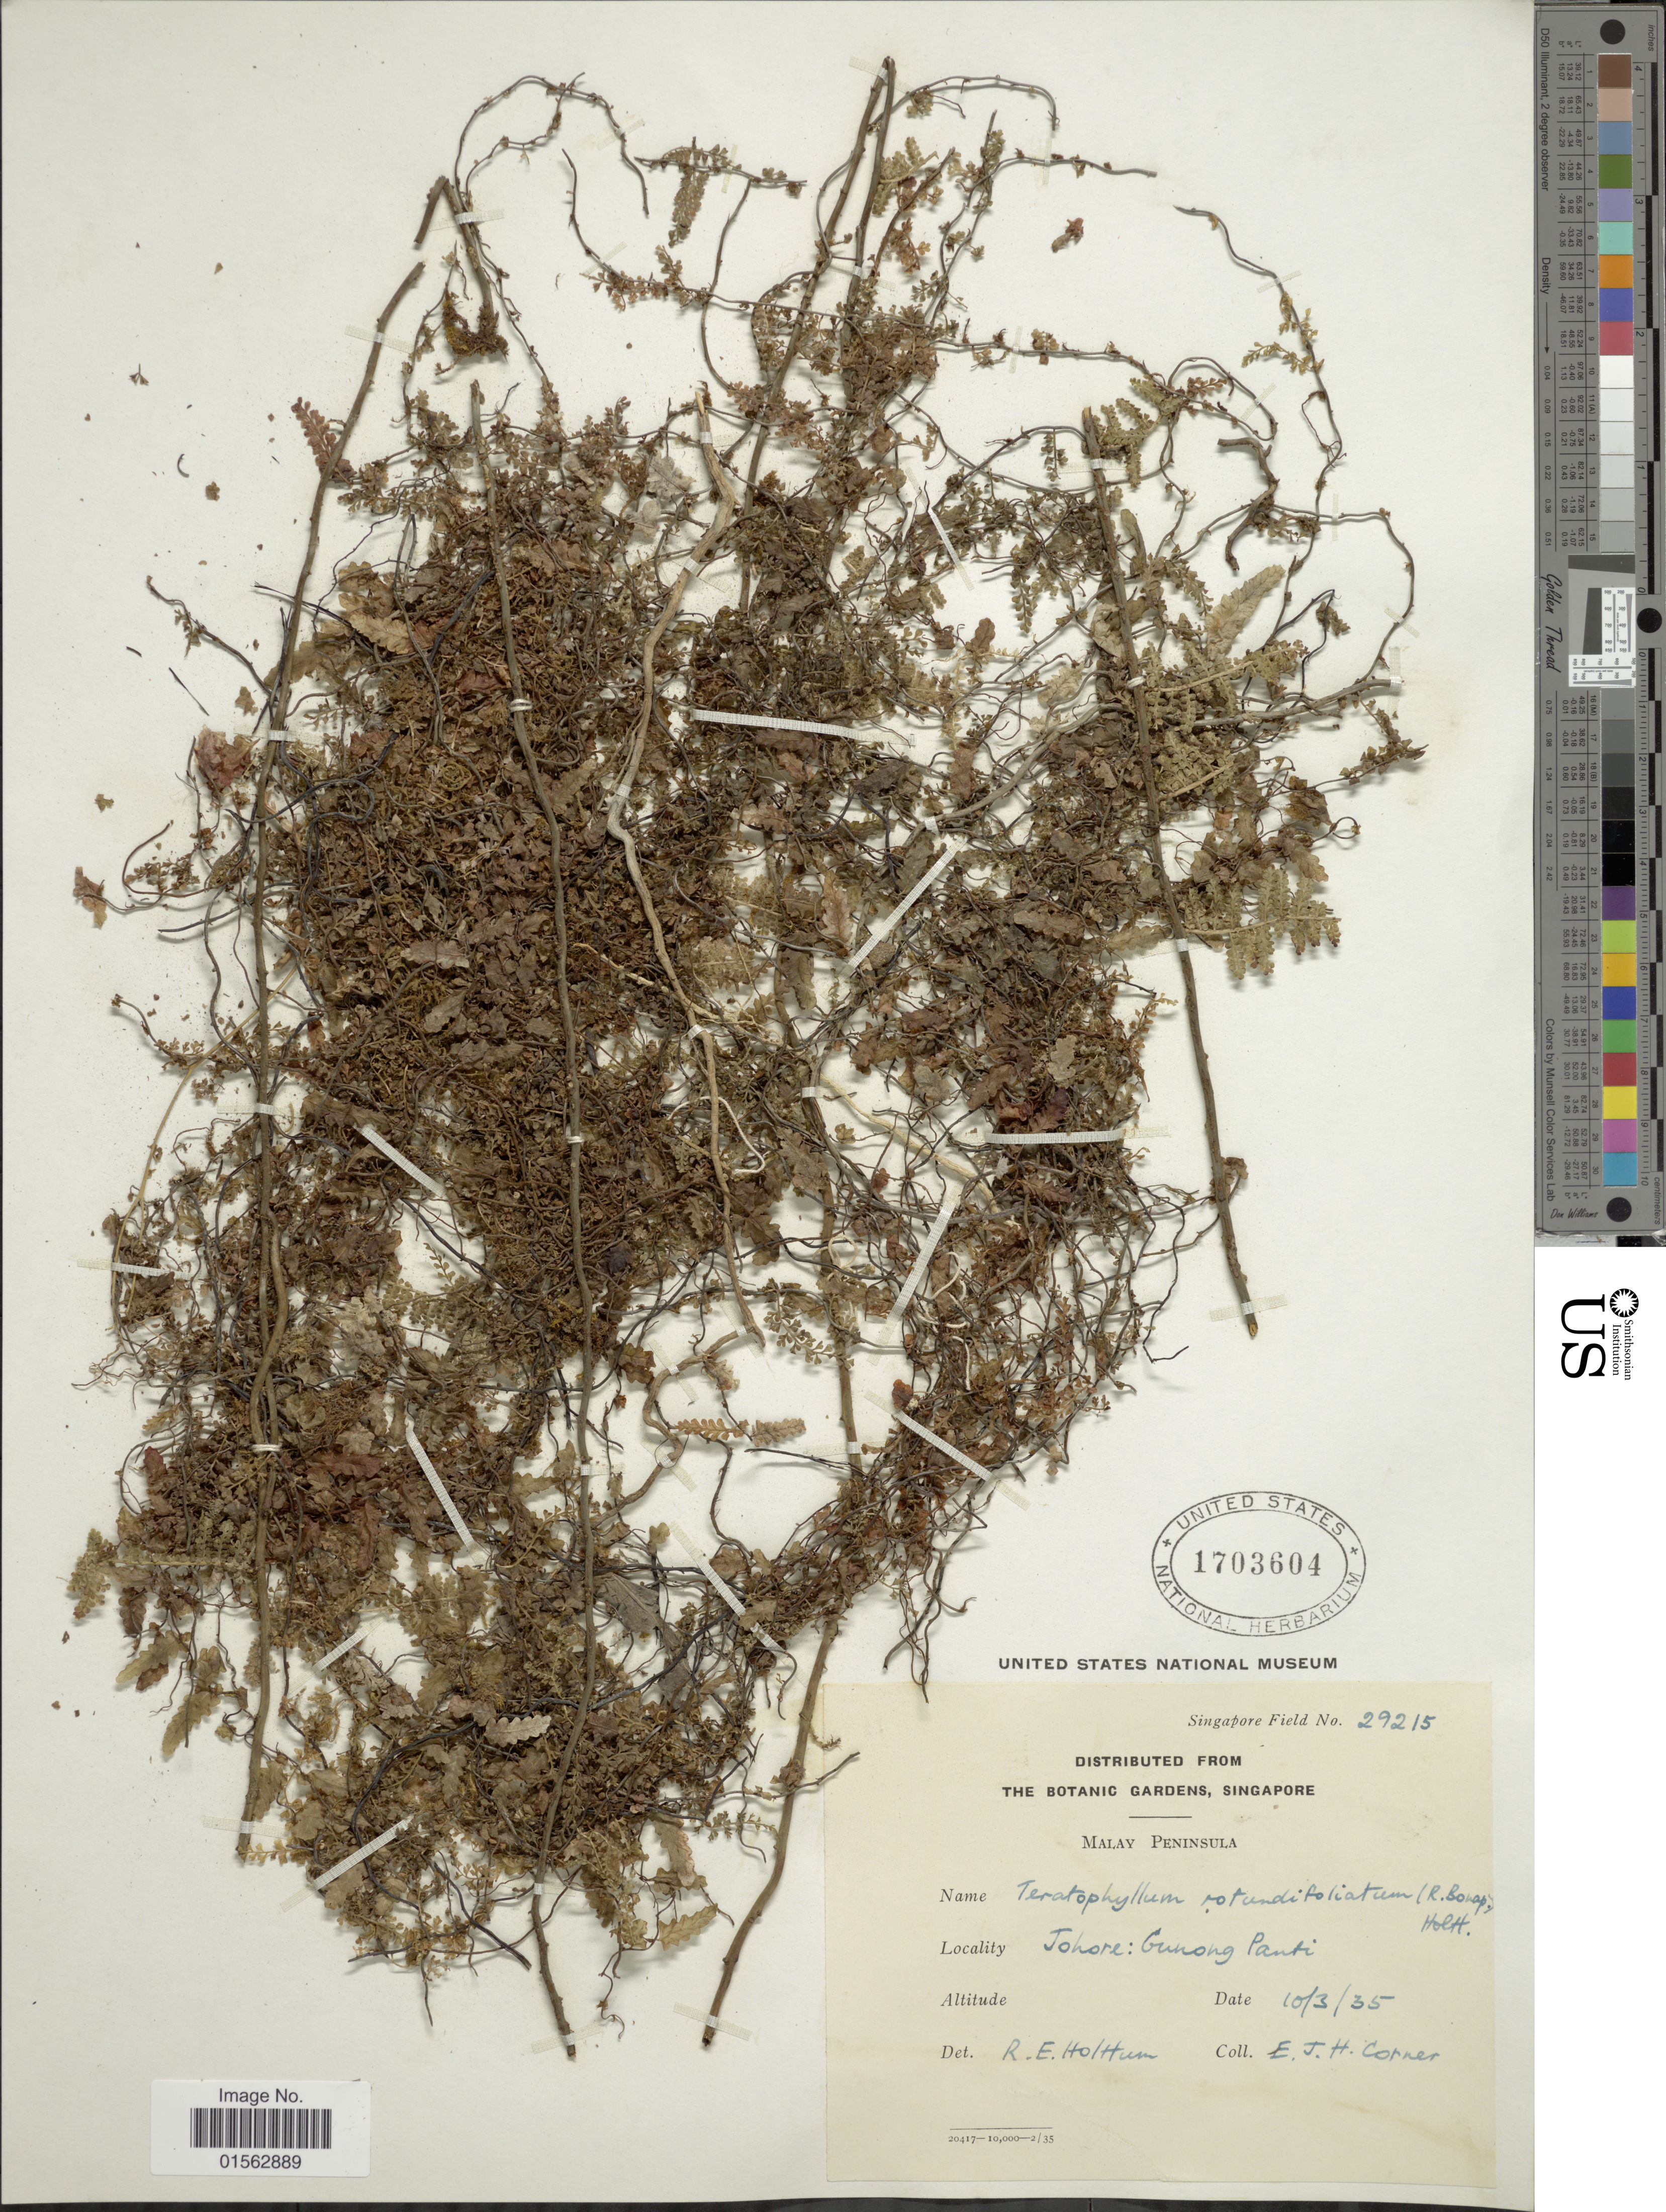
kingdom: Plantae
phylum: Tracheophyta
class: Polypodiopsida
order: Polypodiales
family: Dryopteridaceae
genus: Teratophyllum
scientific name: Teratophyllum rotundifoliatum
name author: (Bonap.) Holttum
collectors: E. Corner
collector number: Singapore Field 29215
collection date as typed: Transcribed d/m/y: 10/3/35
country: Malaysia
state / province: Johor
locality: Malay Peninsula, Johore: Gunong Pant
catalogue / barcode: US 1703604